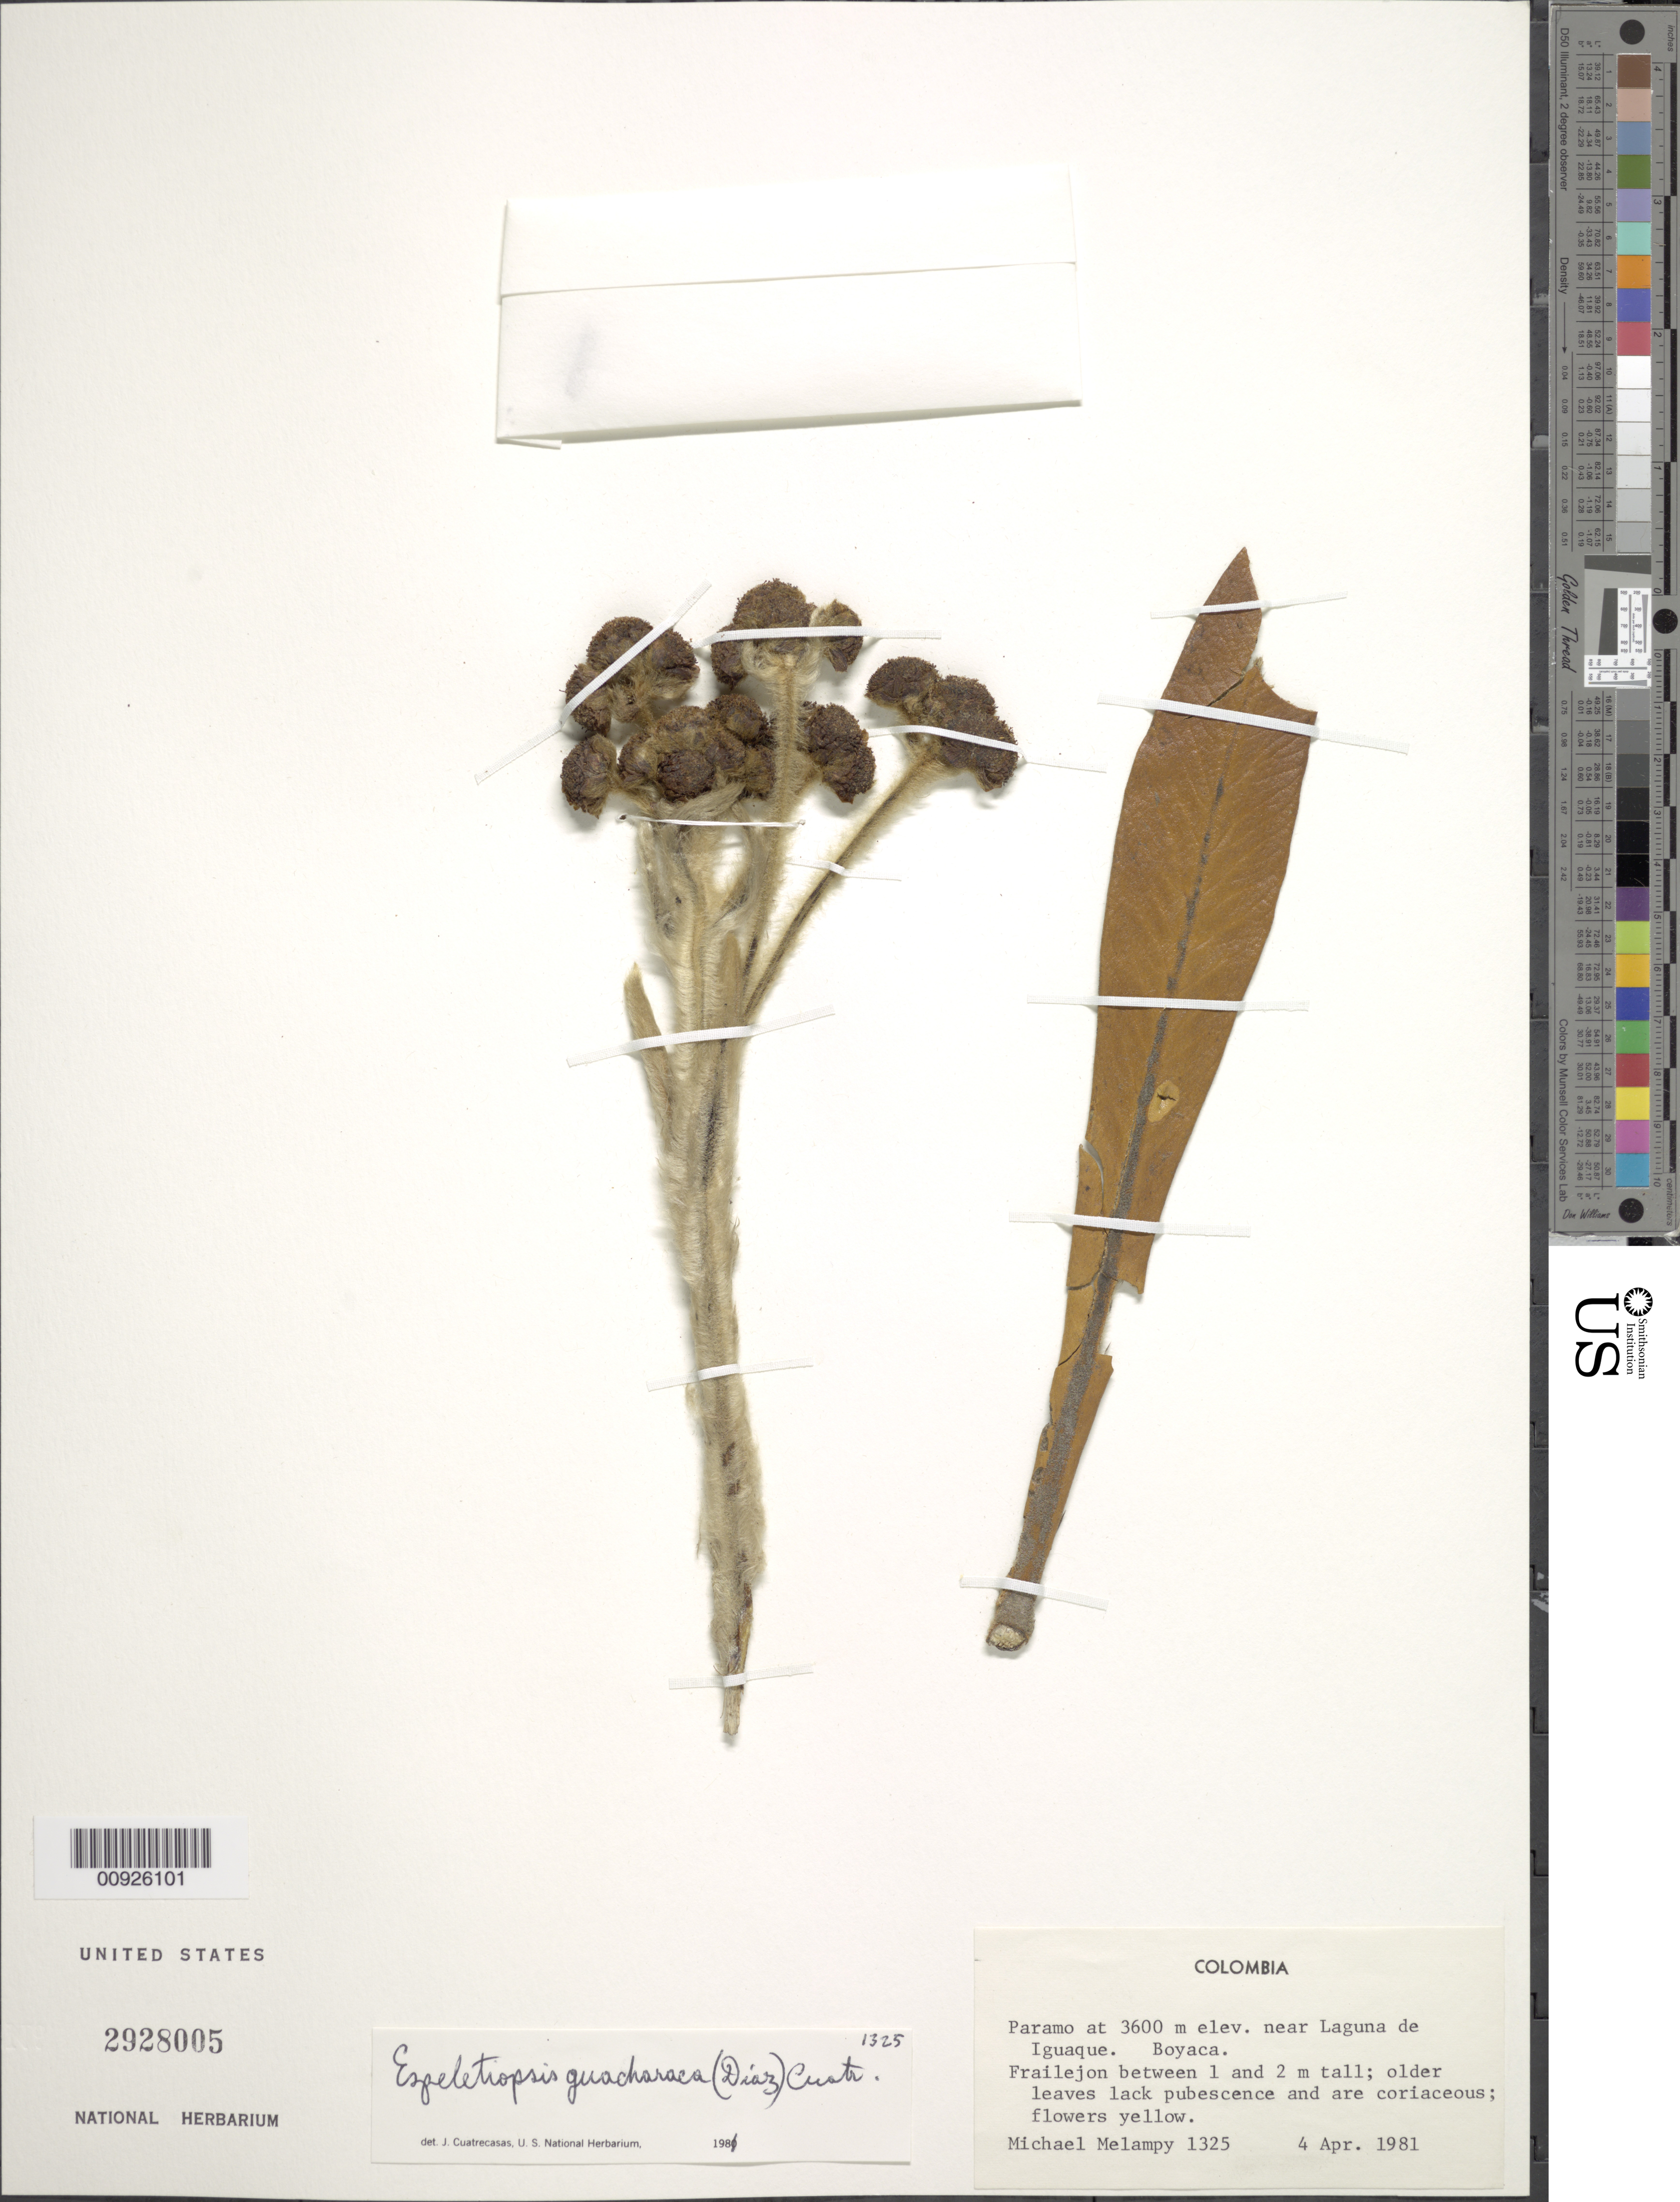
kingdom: Plantae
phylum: Tracheophyta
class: Magnoliopsida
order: Asterales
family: Asteraceae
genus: Espeletiopsis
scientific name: Espeletiopsis jimenez-quesadae var. guacharaca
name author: (S. Díaz) Cuatrec.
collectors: M. Melampy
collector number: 1325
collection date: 1981-04-04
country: Colombia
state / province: Boyacá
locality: Paramo near Laguna de Iguaque. Boyacá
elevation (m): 3600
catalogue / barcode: US 2928005